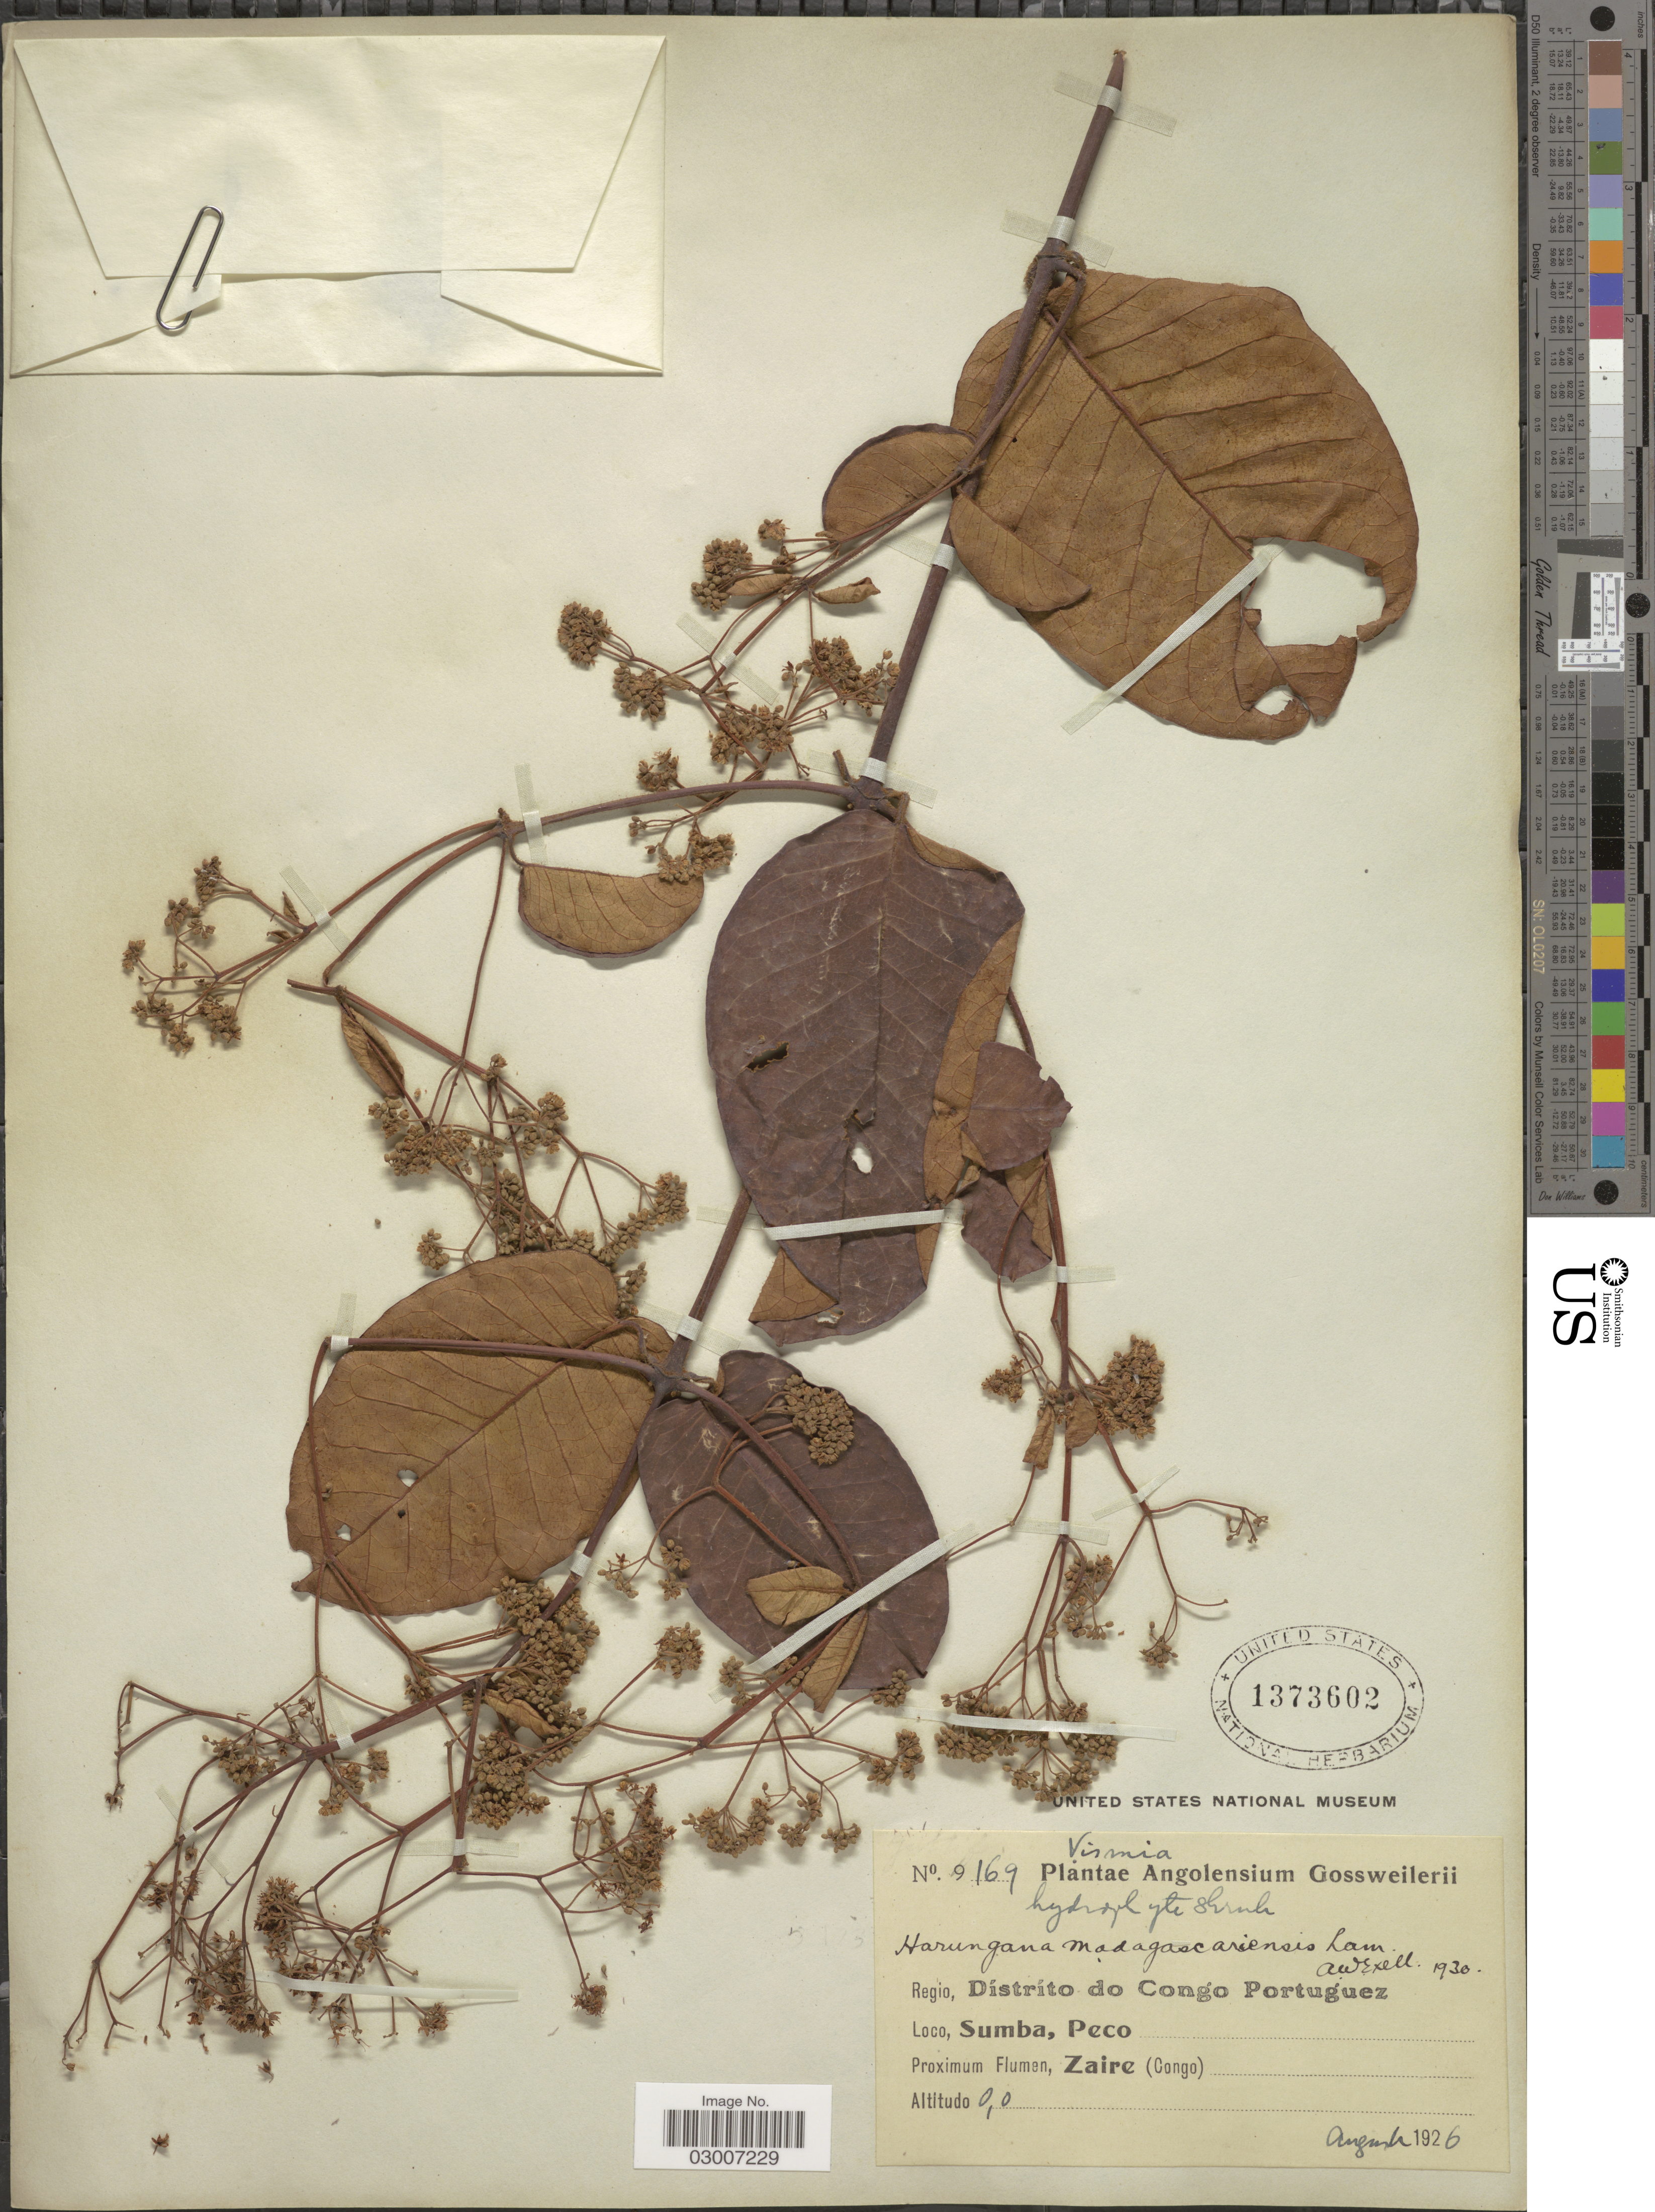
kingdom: Plantae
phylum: Tracheophyta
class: Magnoliopsida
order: Malpighiales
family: Hypericaceae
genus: Harungana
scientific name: Harungana madagascariensis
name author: Lam. ex Poir.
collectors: -. Gossweiler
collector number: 9169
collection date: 1926-08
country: Congo, Democratic Republic of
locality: Regio, Dístríto de Congo Portuguez. Loco, Sumba, Peco. Proximum Flumen, Zaire (Congo).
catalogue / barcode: US 1373602